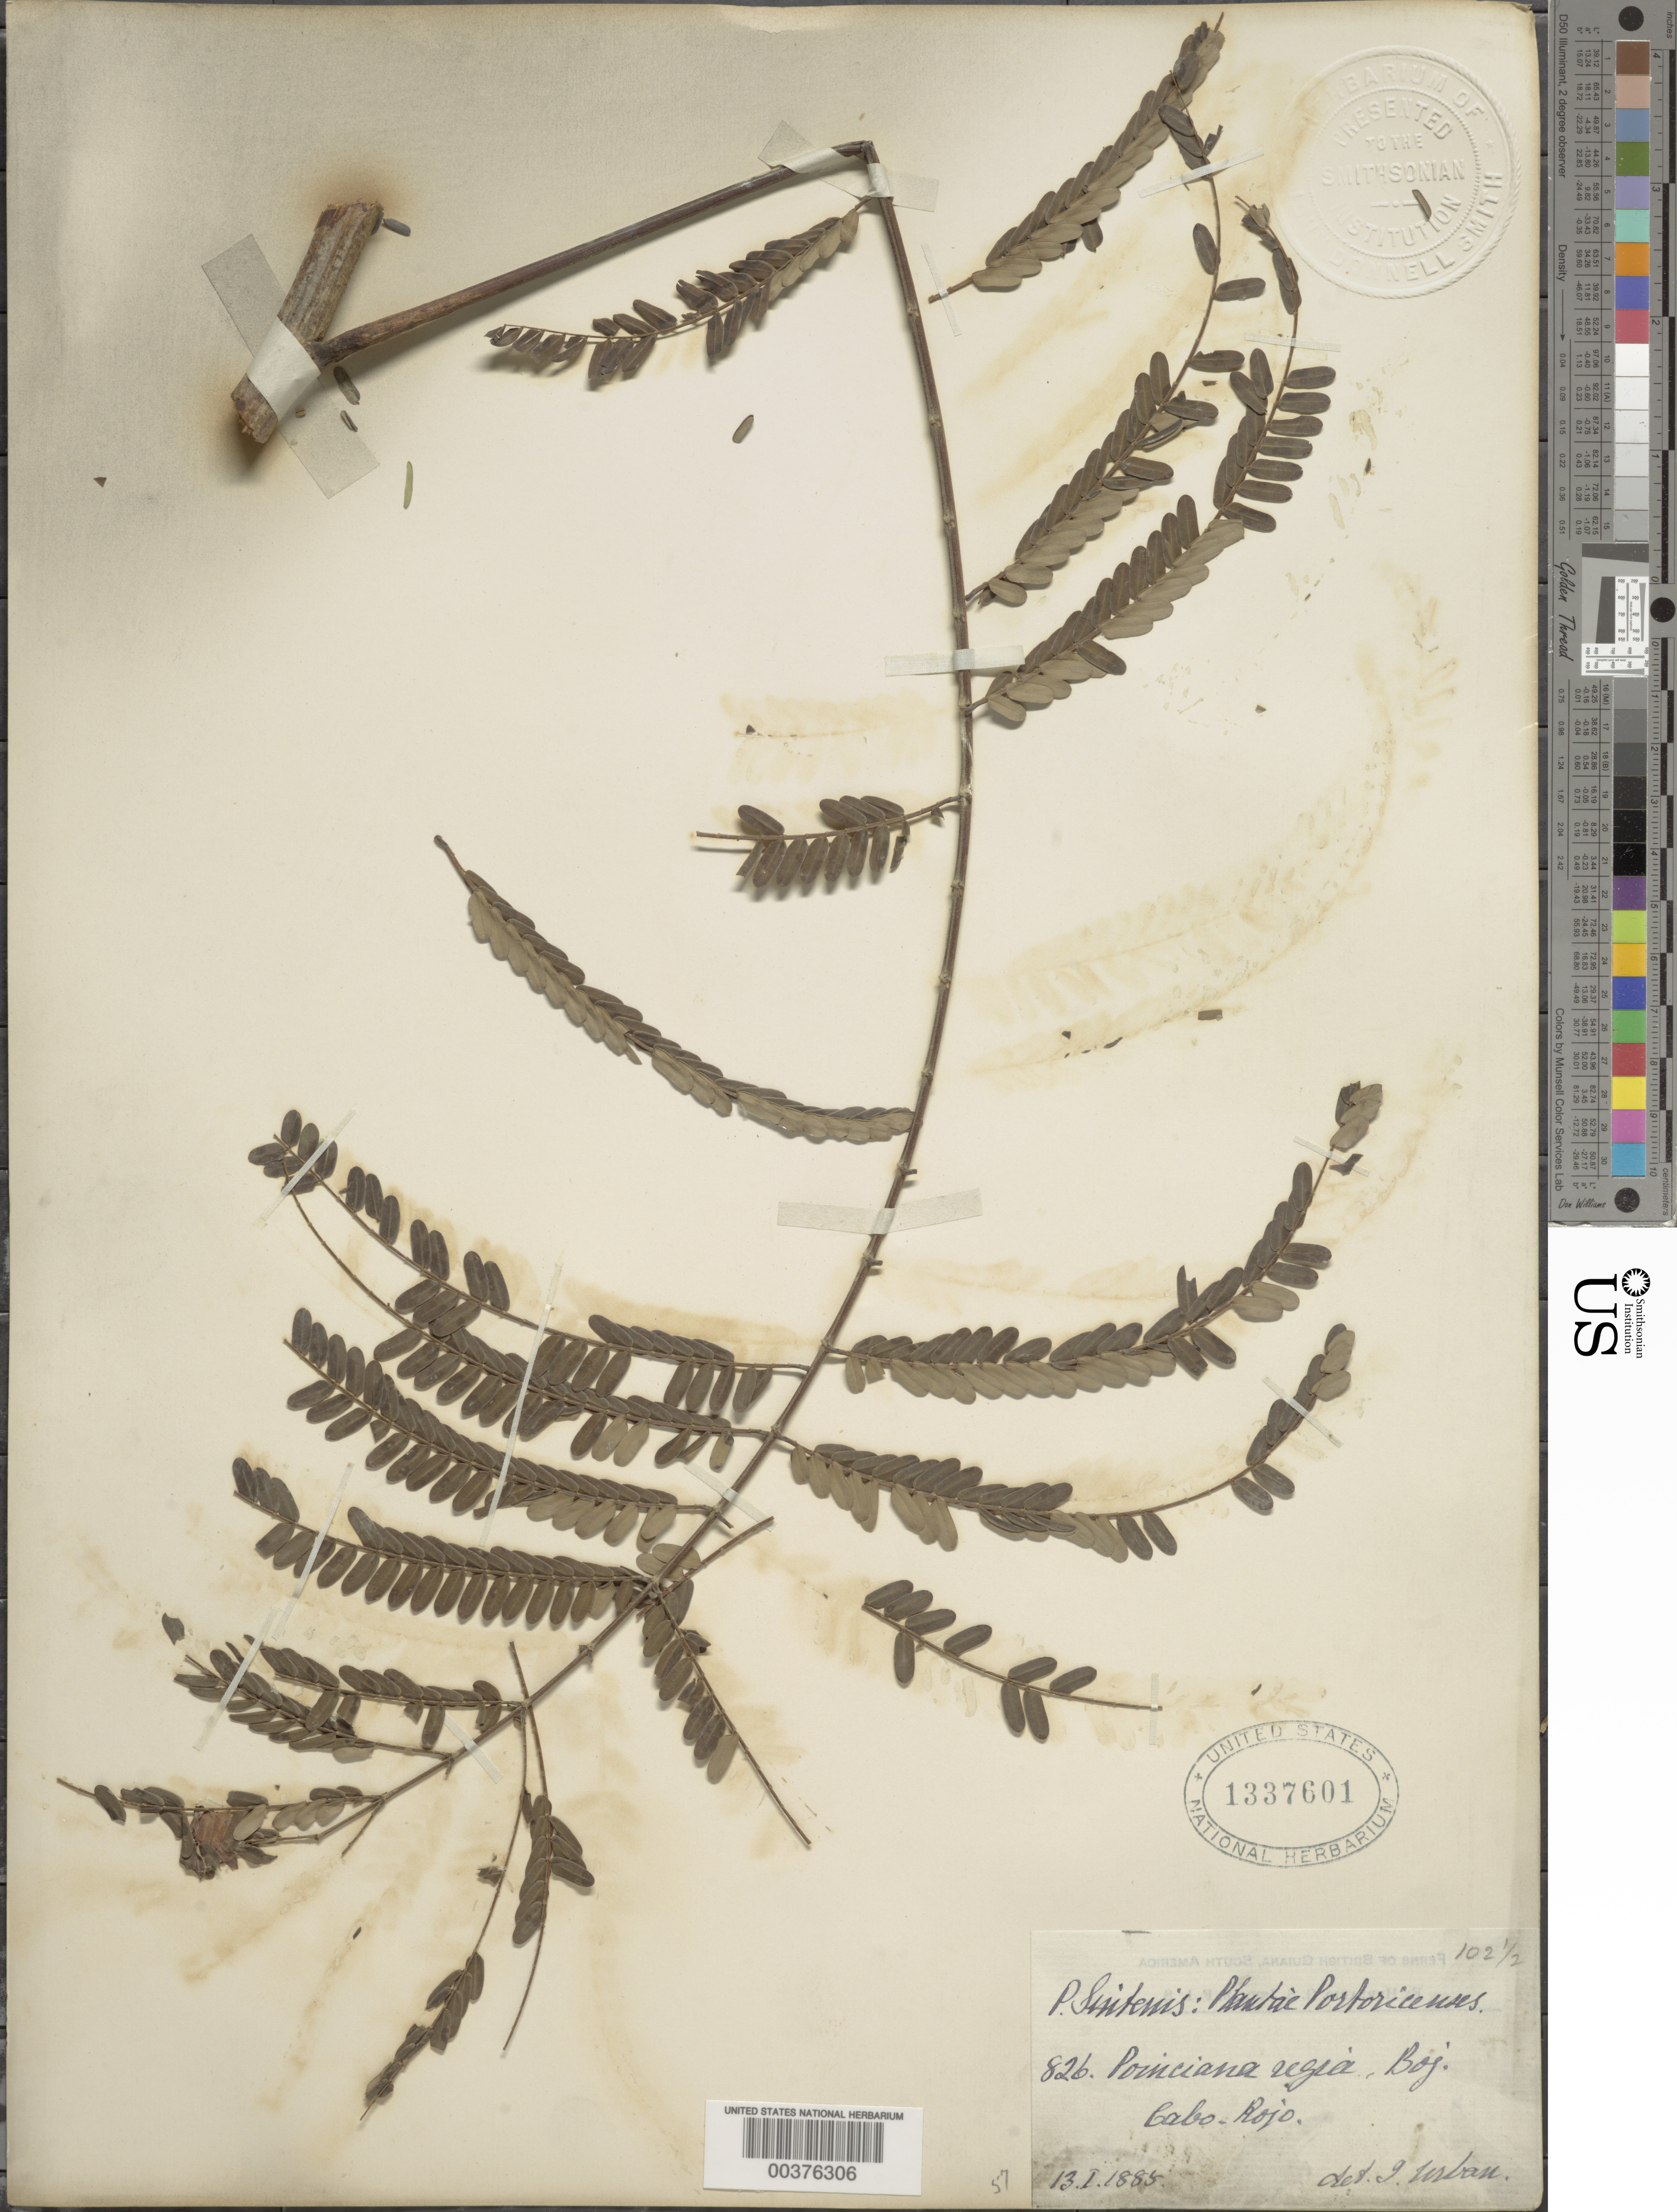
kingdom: Plantae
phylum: Tracheophyta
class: Magnoliopsida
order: Fabales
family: Fabaceae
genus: Delonix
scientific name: Delonix regia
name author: (Bojer ex Hook.) Raf.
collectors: P. Sintenis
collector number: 826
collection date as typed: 13 Jan 1885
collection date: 1885-01-13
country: Puerto Rico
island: Greater Antilles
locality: Cabo rojo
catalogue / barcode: US 1337601